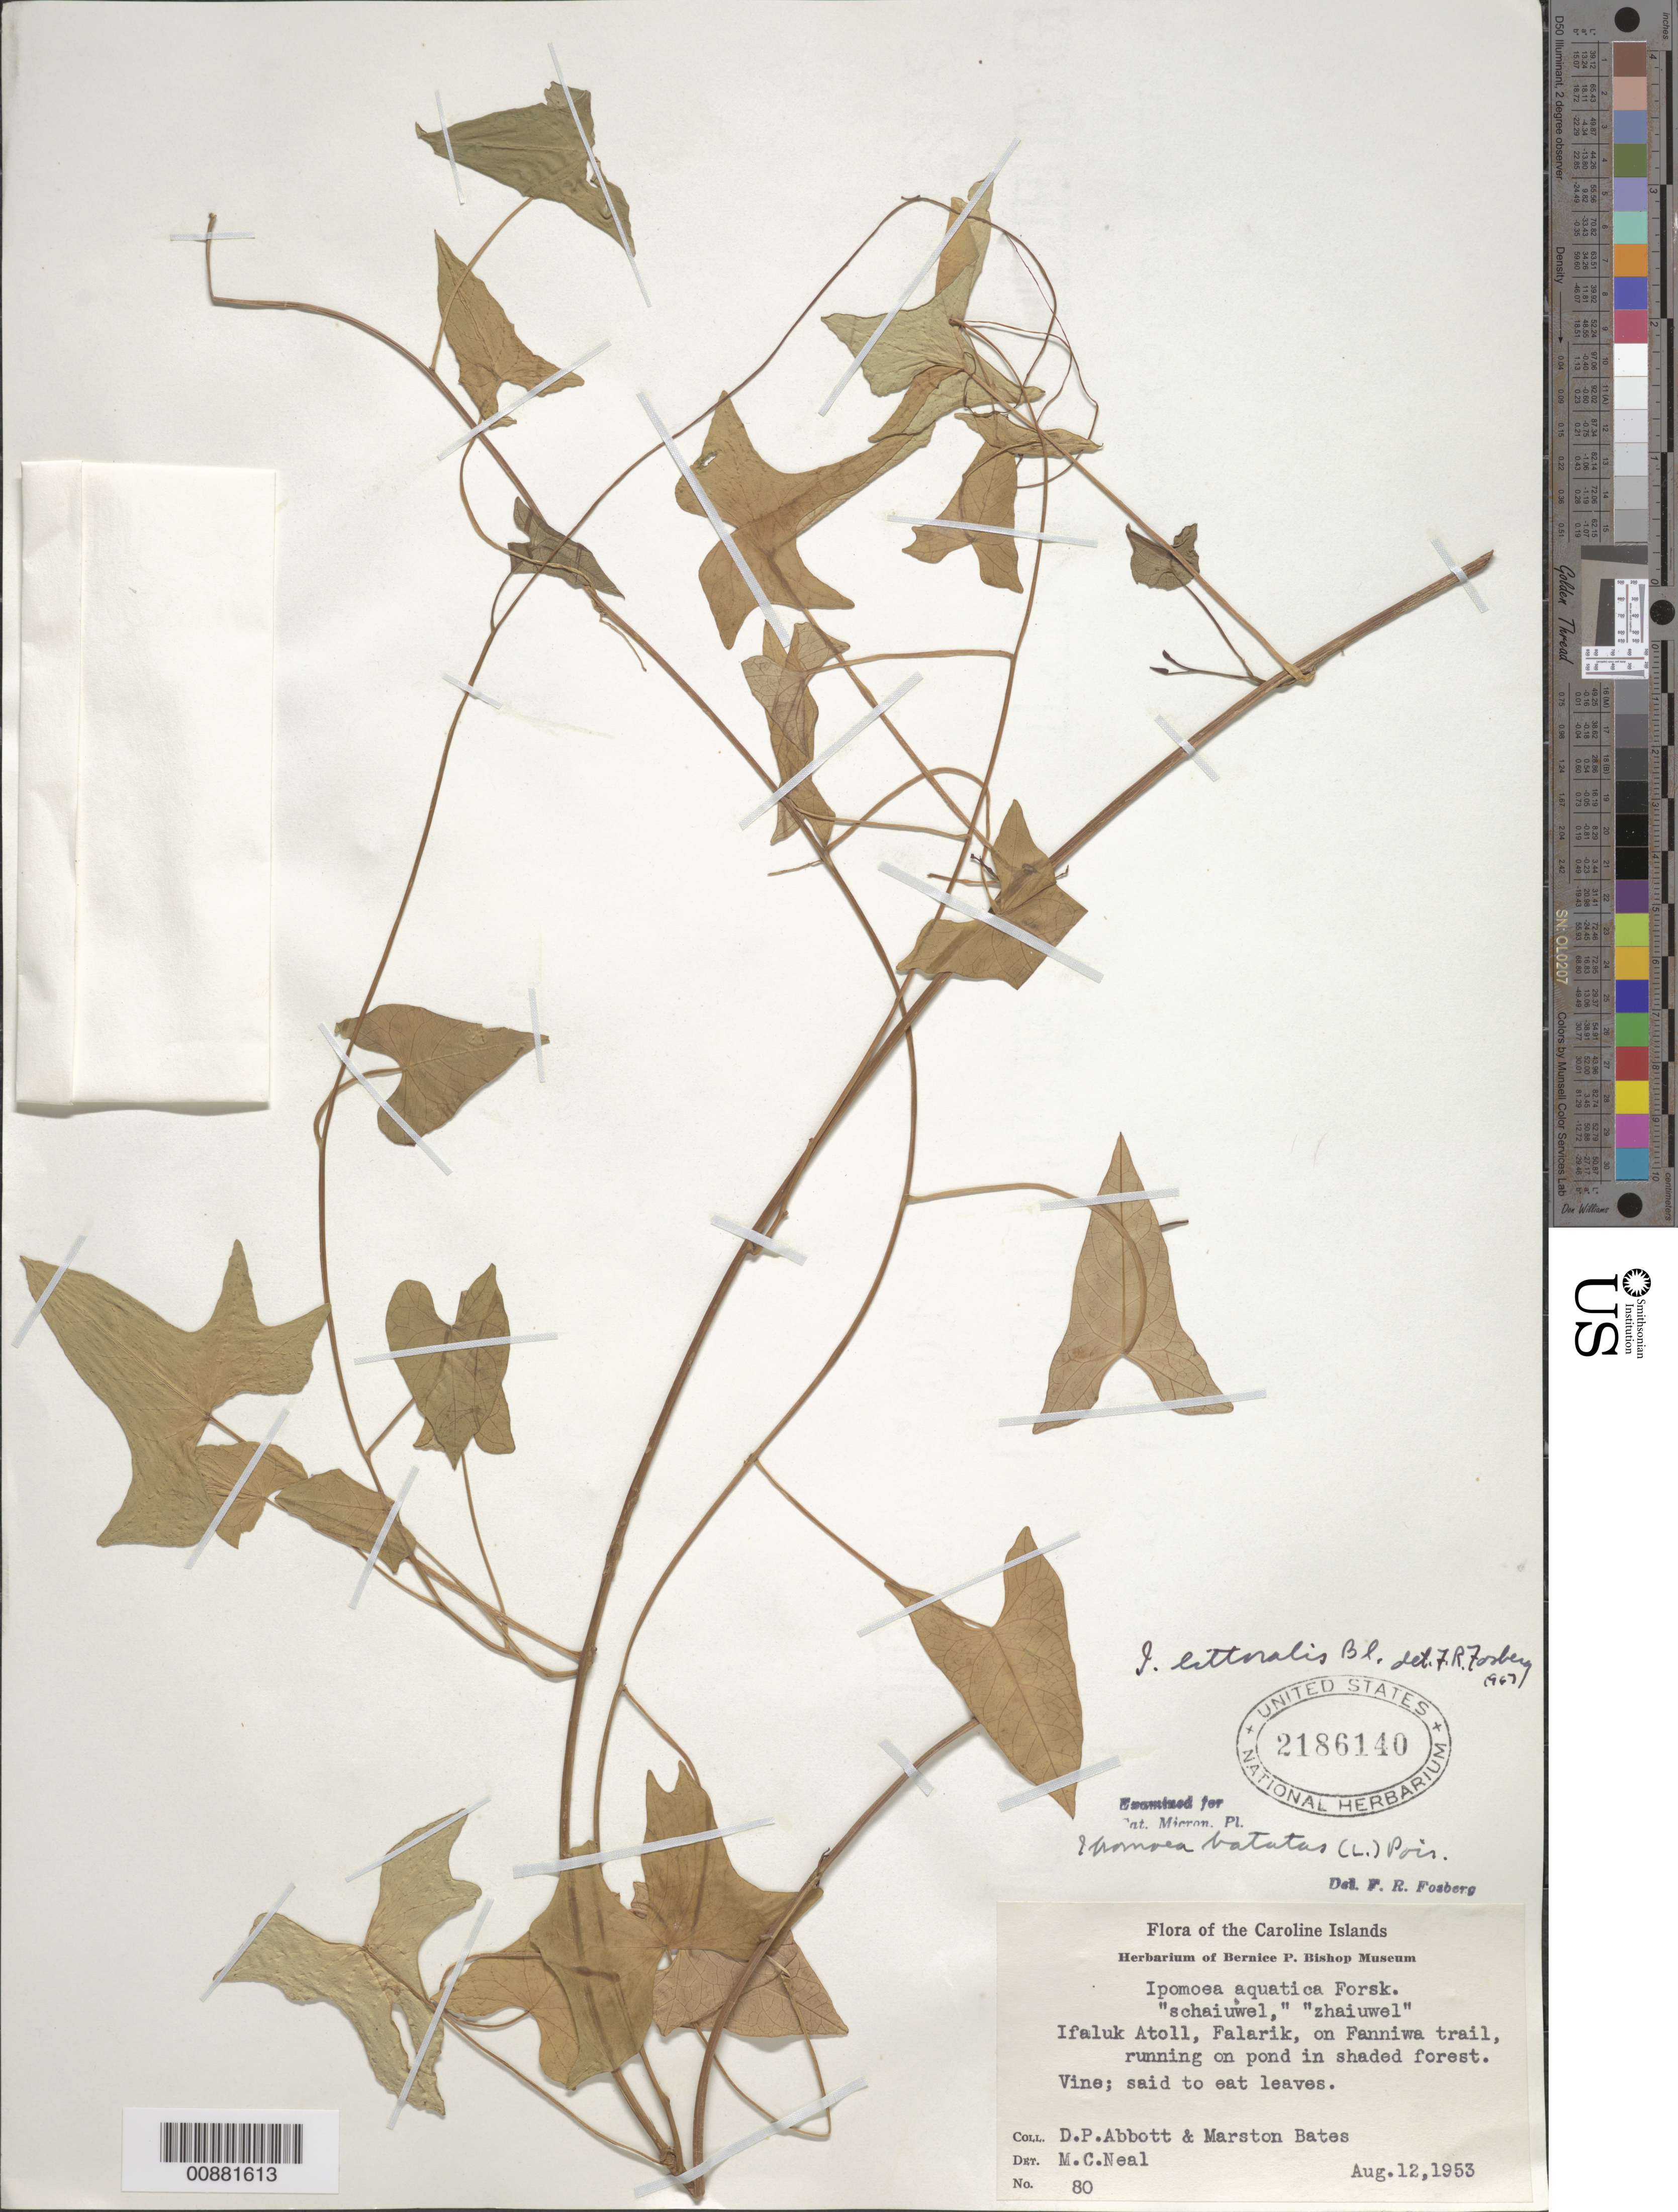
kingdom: Plantae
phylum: Tracheophyta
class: Magnoliopsida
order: Solanales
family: Convolvulaceae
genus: Ipomoea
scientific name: Ipomoea littoralis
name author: Blume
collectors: D. P. Abbott & M. Bates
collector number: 80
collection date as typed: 12 Aug 1953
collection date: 1953-08-12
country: Micronesia, Federated States of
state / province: Yap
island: Ifalik (Ifaluk) Atoll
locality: Ifaluk Atoll, Falarik, on Fanniwa trail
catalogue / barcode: US 2186140